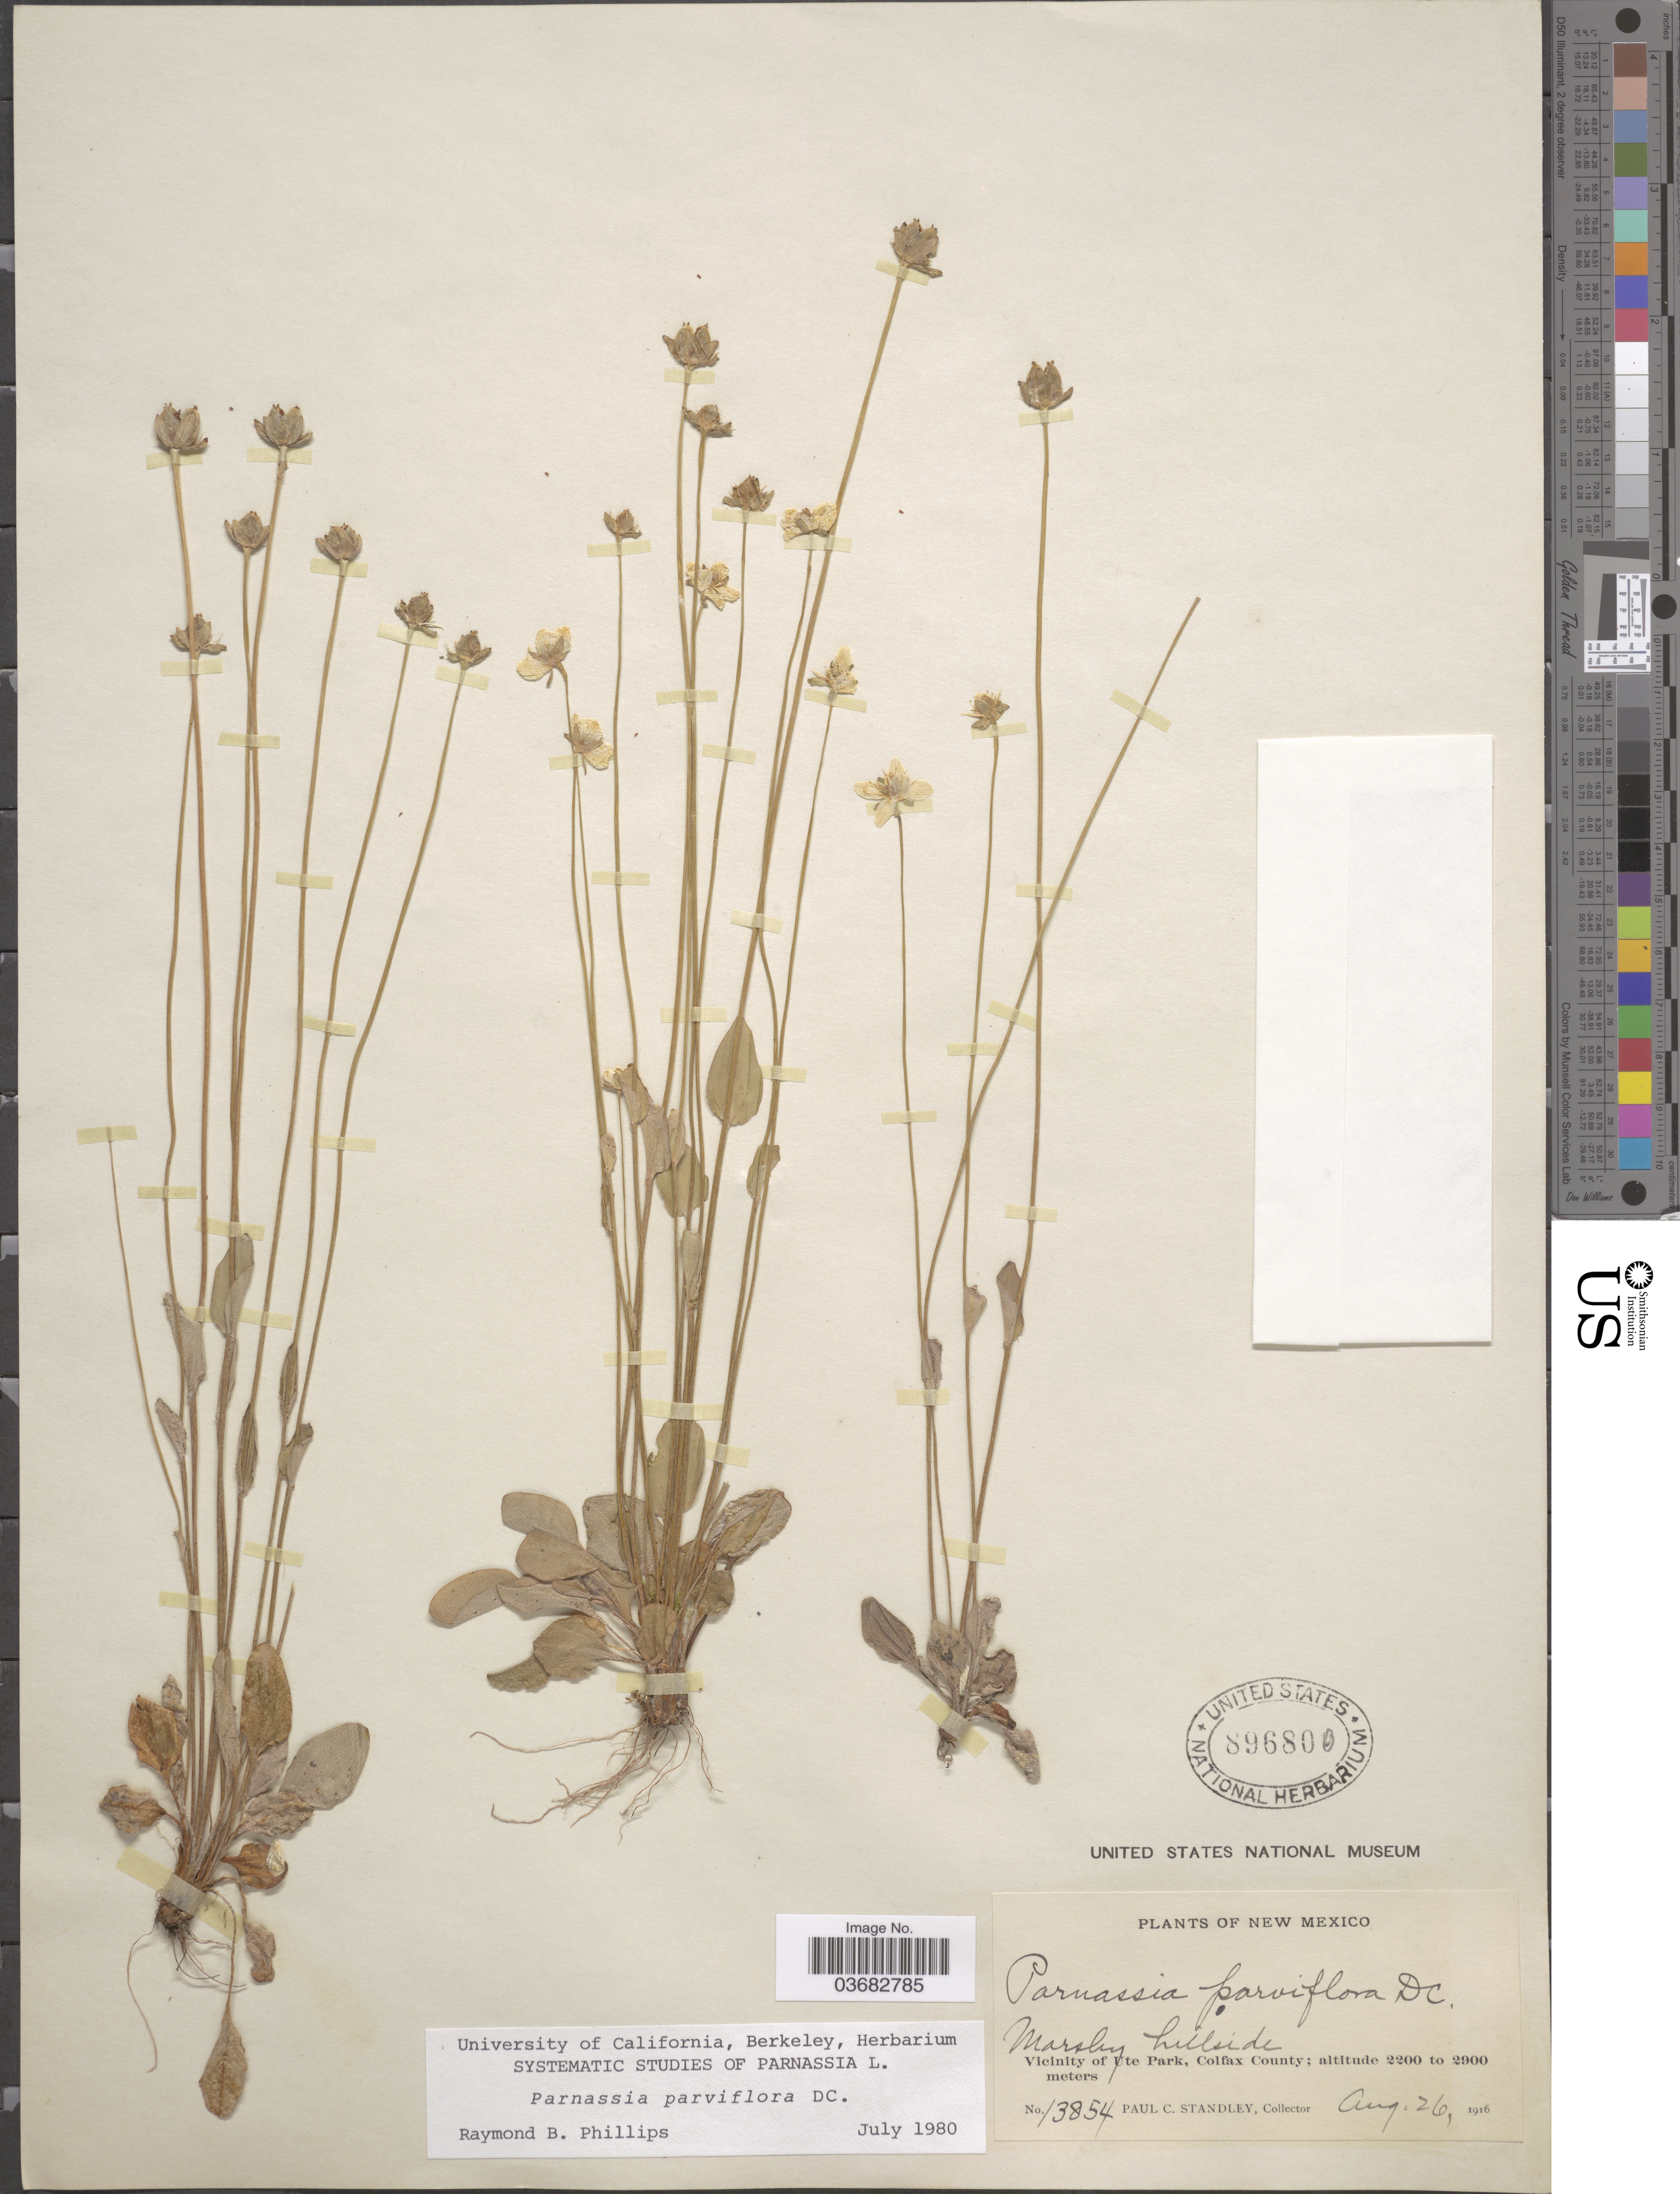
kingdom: Plantae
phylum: Tracheophyta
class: Magnoliopsida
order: Celastrales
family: Parnassiaceae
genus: Parnassia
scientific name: Parnassia parviflora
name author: DC.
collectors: P. C. Standley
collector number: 13854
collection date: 1916-08-26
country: United States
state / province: New Mexico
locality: Marshy hillside. Vicinity of Ute Park, Colfax County.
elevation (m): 2200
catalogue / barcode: US 896800